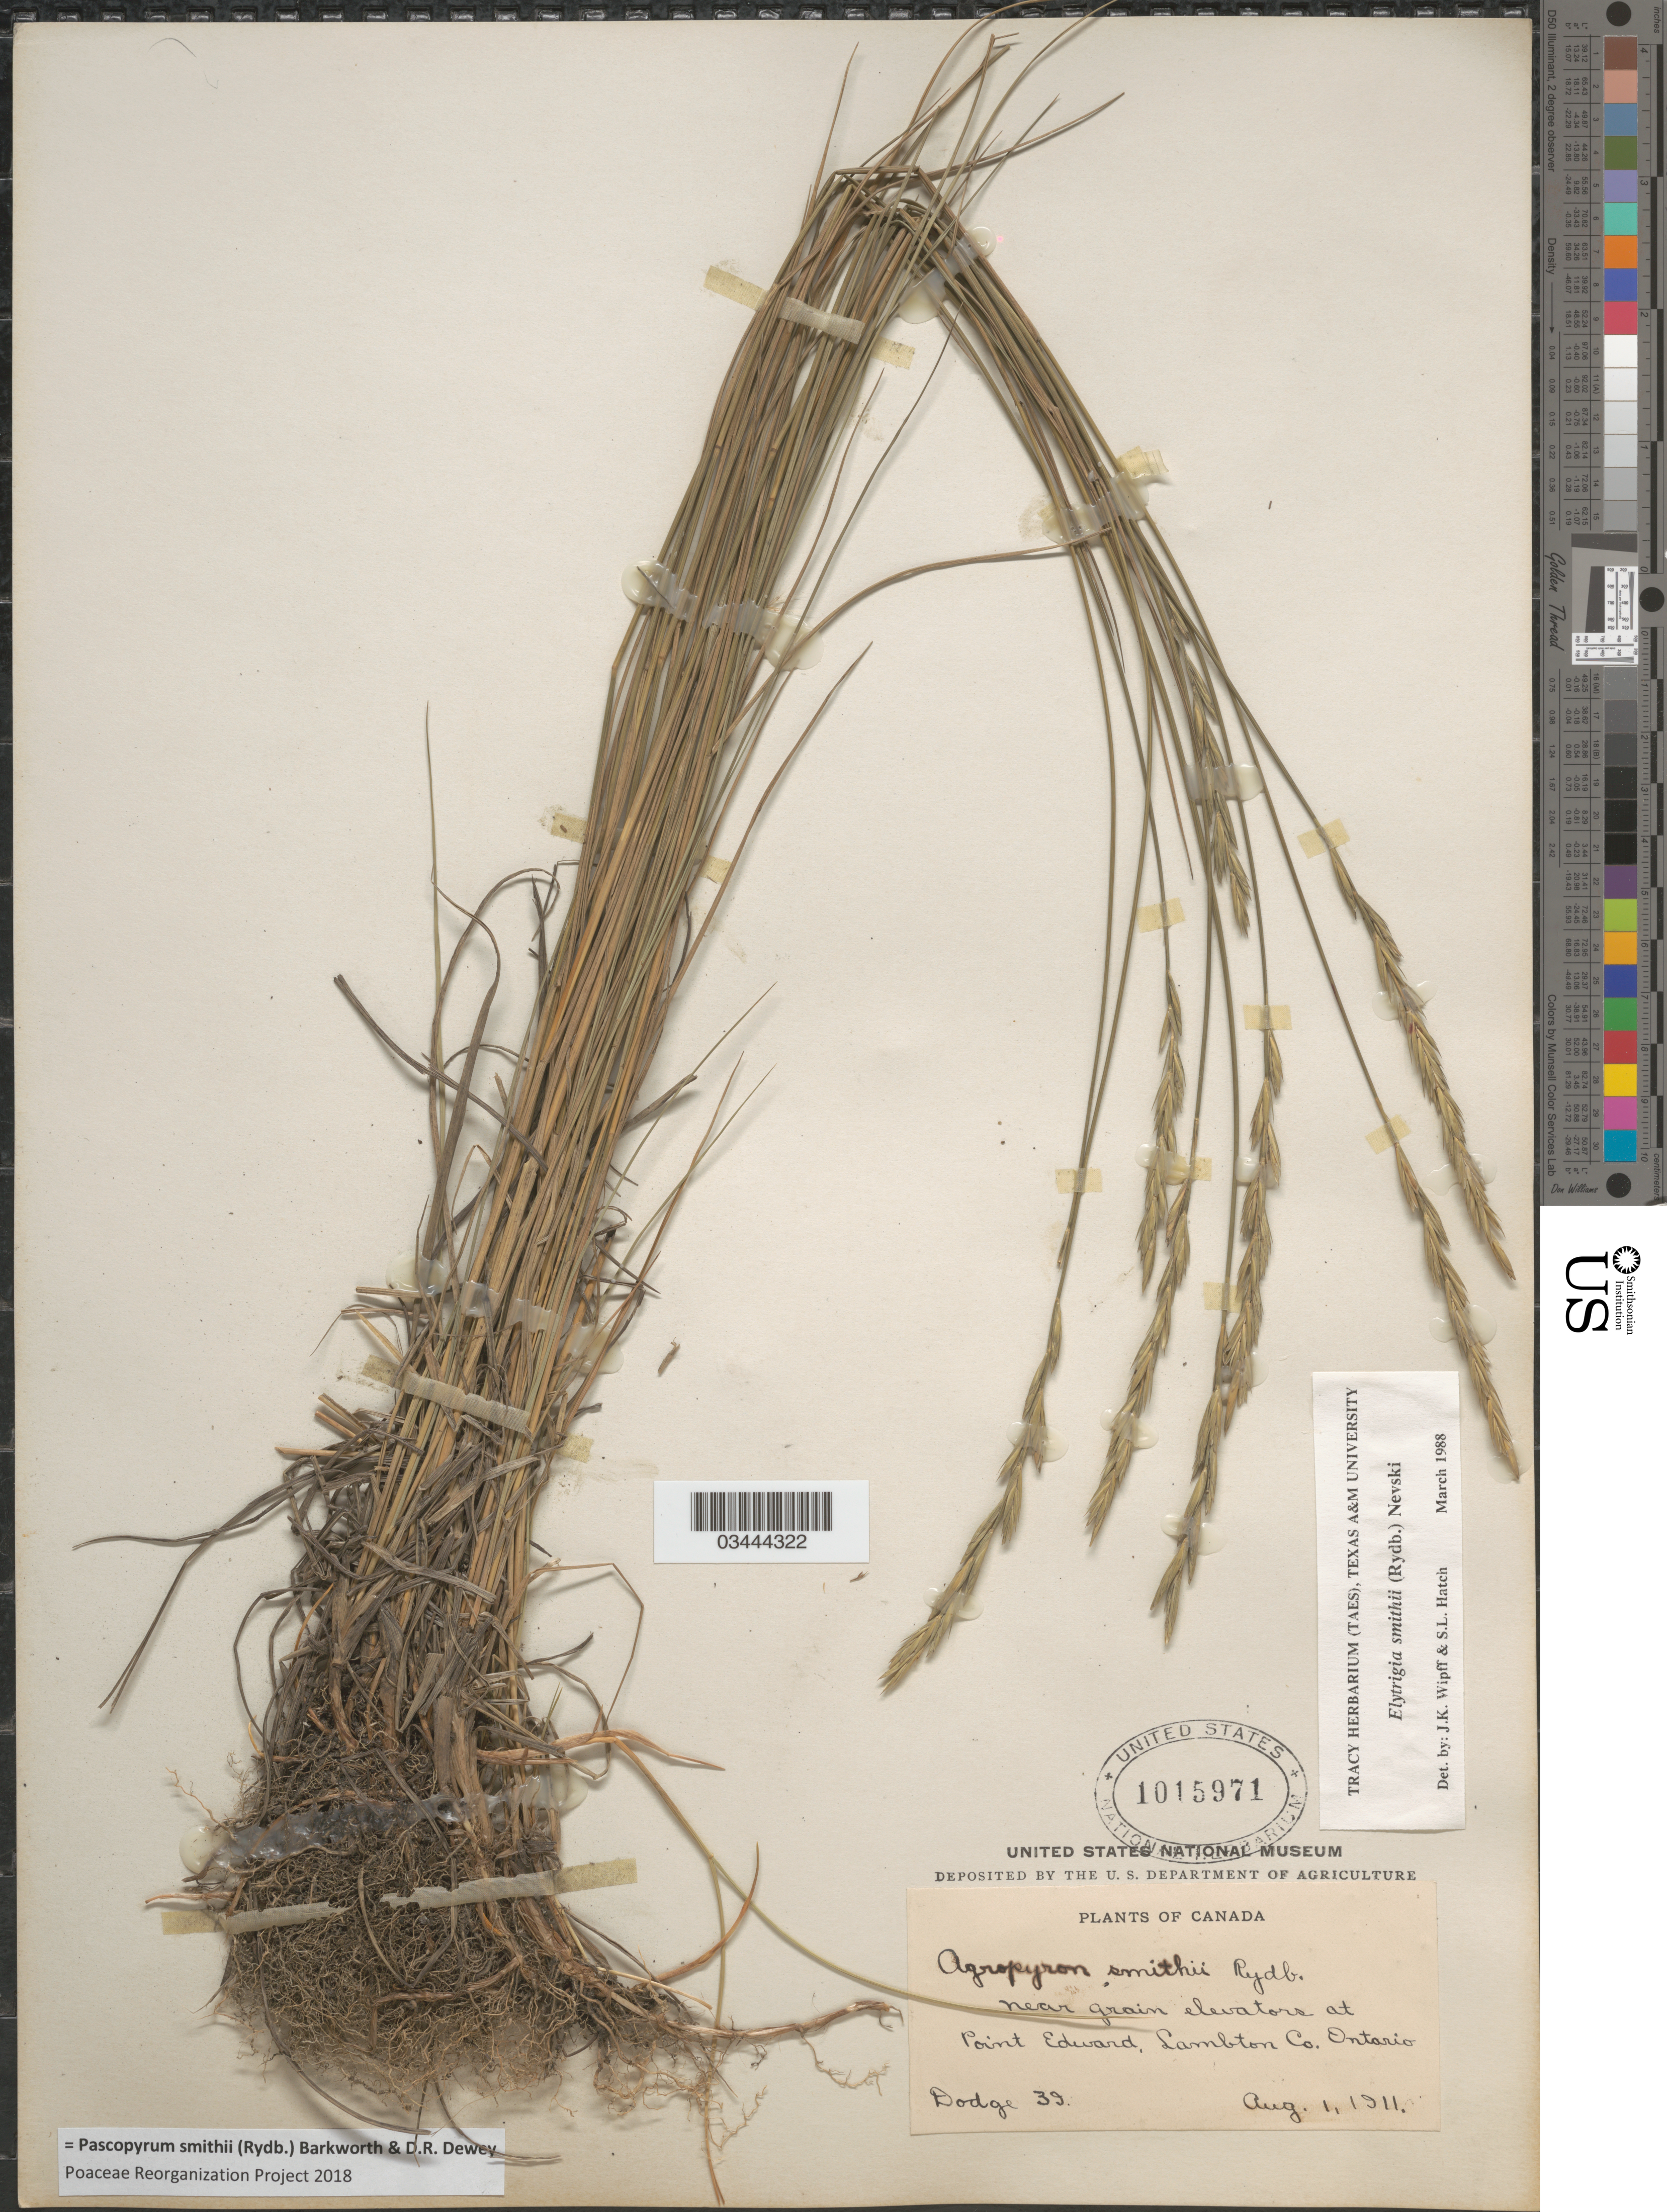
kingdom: Plantae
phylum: Tracheophyta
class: Liliopsida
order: Poales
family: Poaceae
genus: Pascopyrum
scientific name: Pascopyrum smithii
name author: (Rydb.) Barkworth & Dewey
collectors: -. Dodge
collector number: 39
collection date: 1911-08-01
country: Canada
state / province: Ontario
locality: Near grain elevators at Point Edward, Lambton Co.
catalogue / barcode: US 1015971